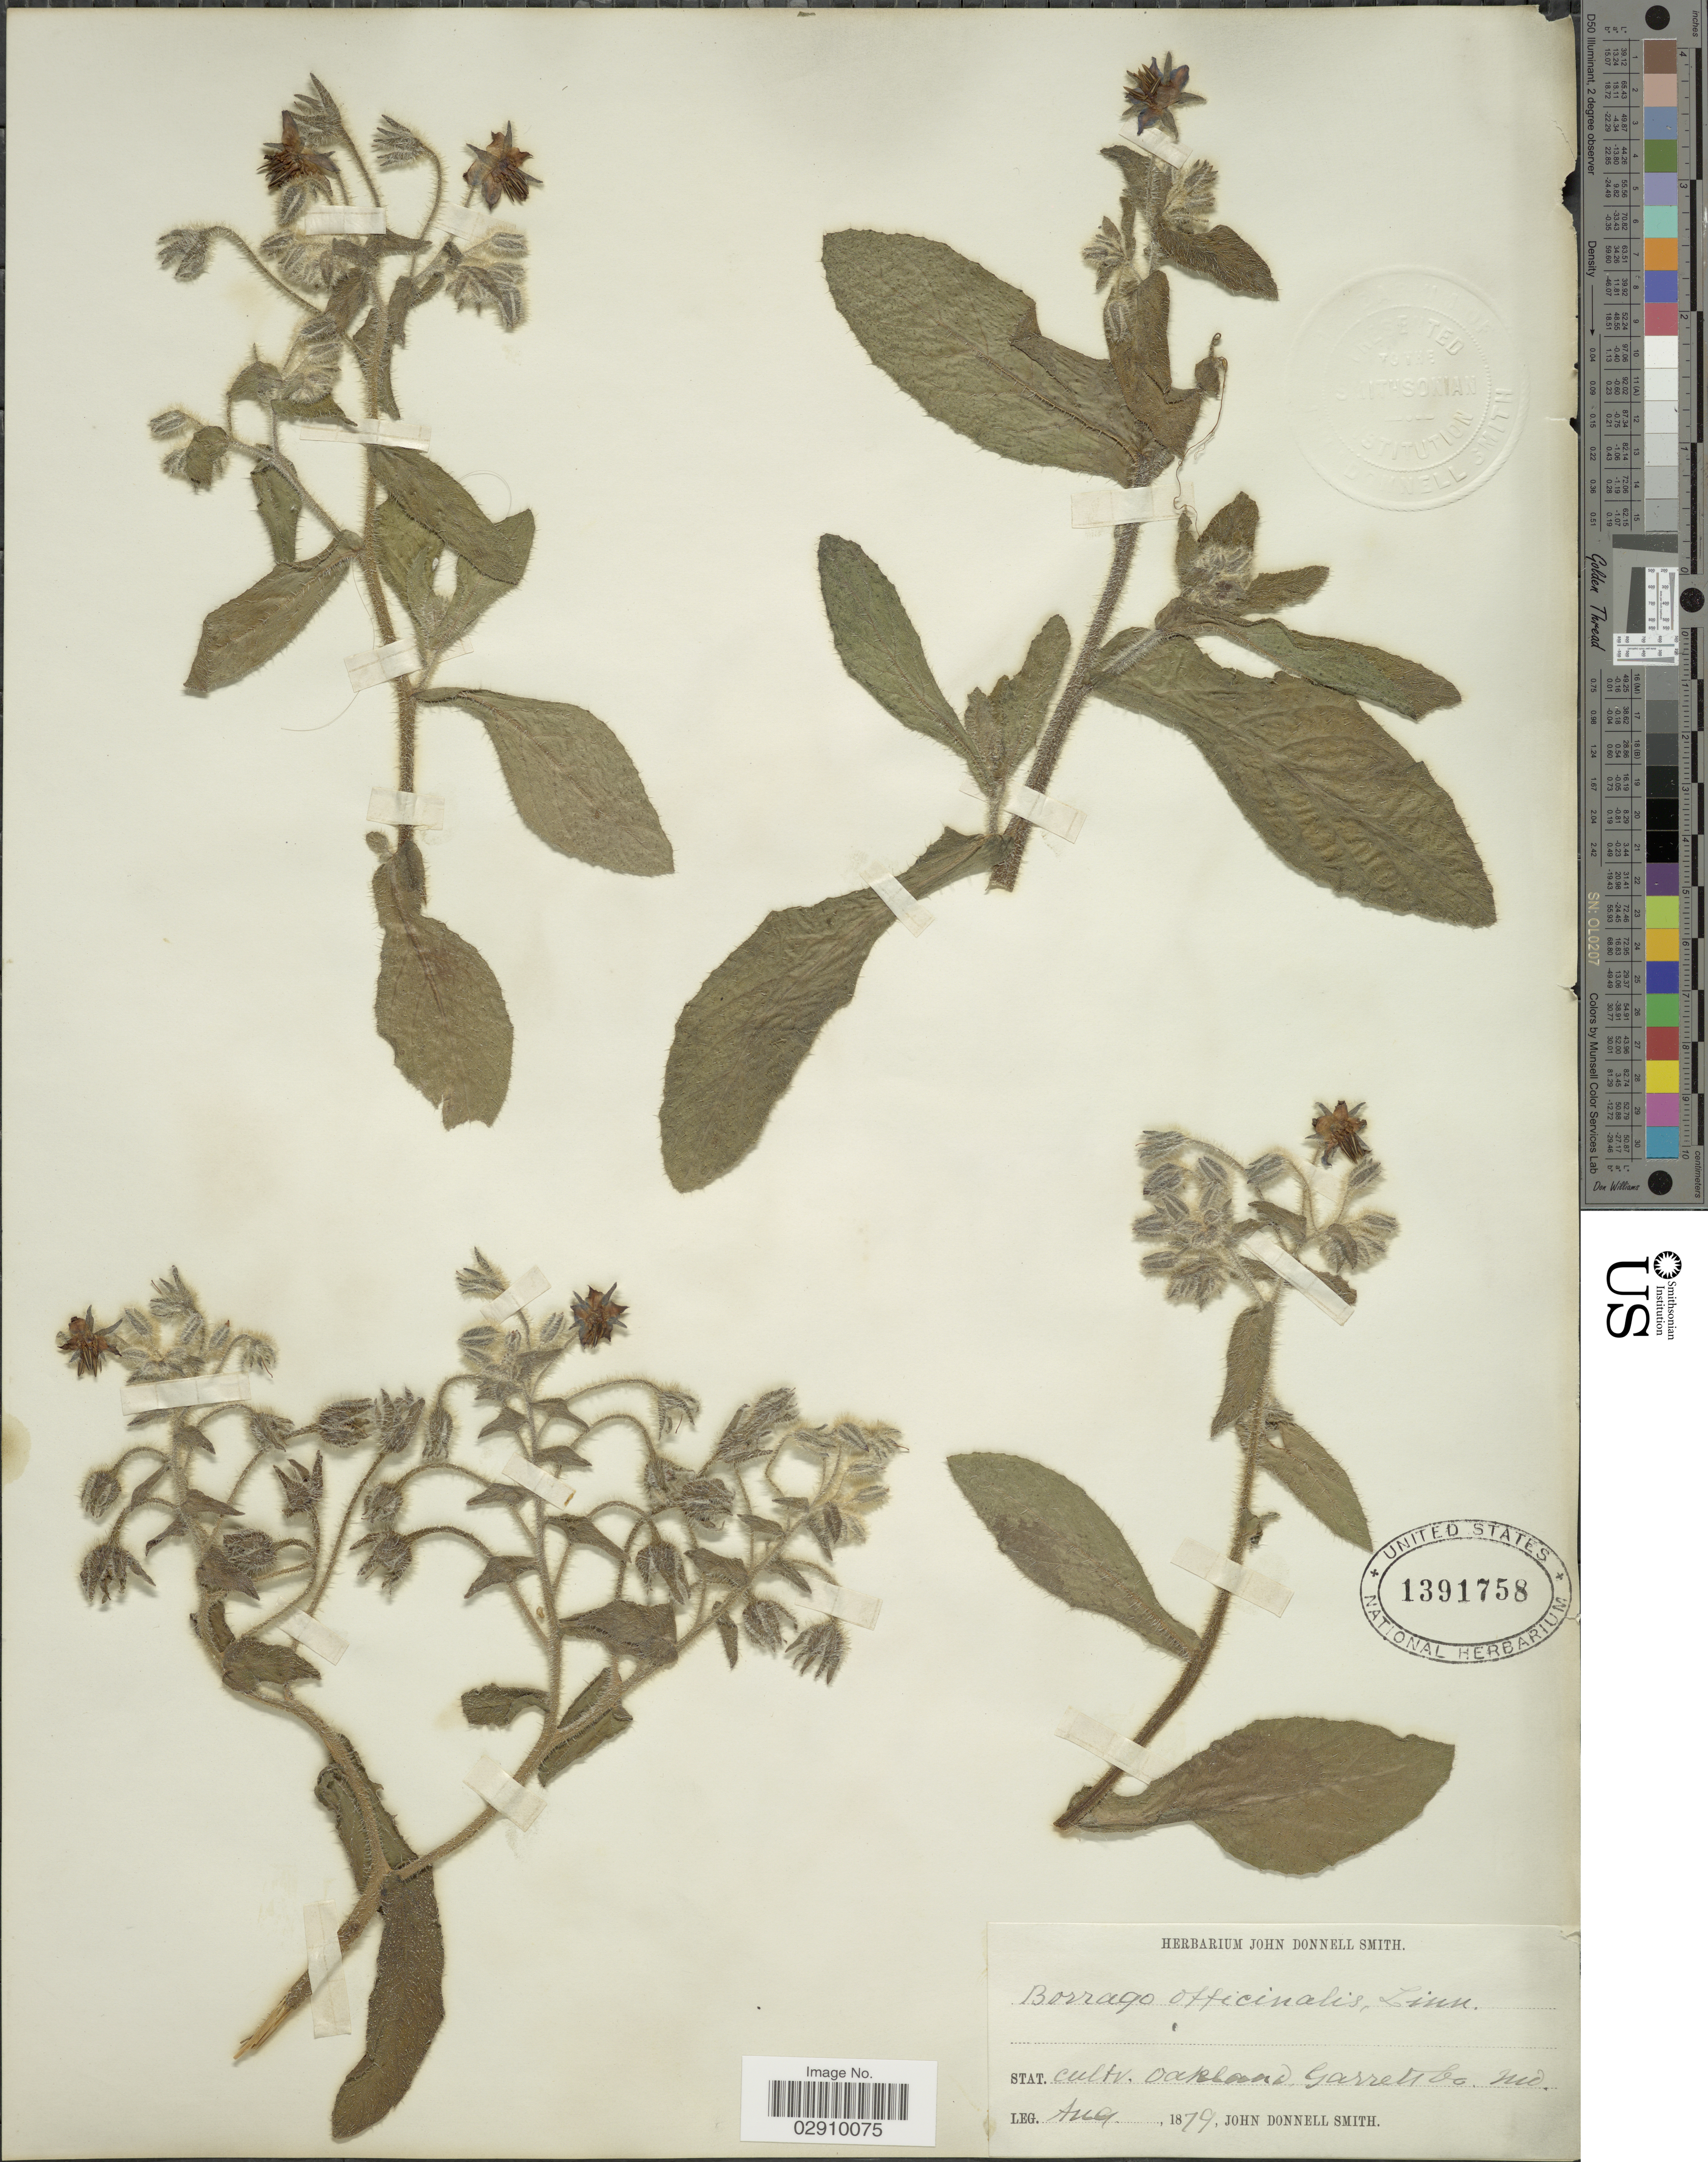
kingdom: Plantae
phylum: Tracheophyta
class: Magnoliopsida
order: Boraginales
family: Boraginaceae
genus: Borago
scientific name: Borago officinalis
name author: L.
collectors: J. Donnell Smith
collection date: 1879-08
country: United States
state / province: Maryland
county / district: Garrett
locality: Cultv. Oakland, Garrett Co., Md.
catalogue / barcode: US 1391758